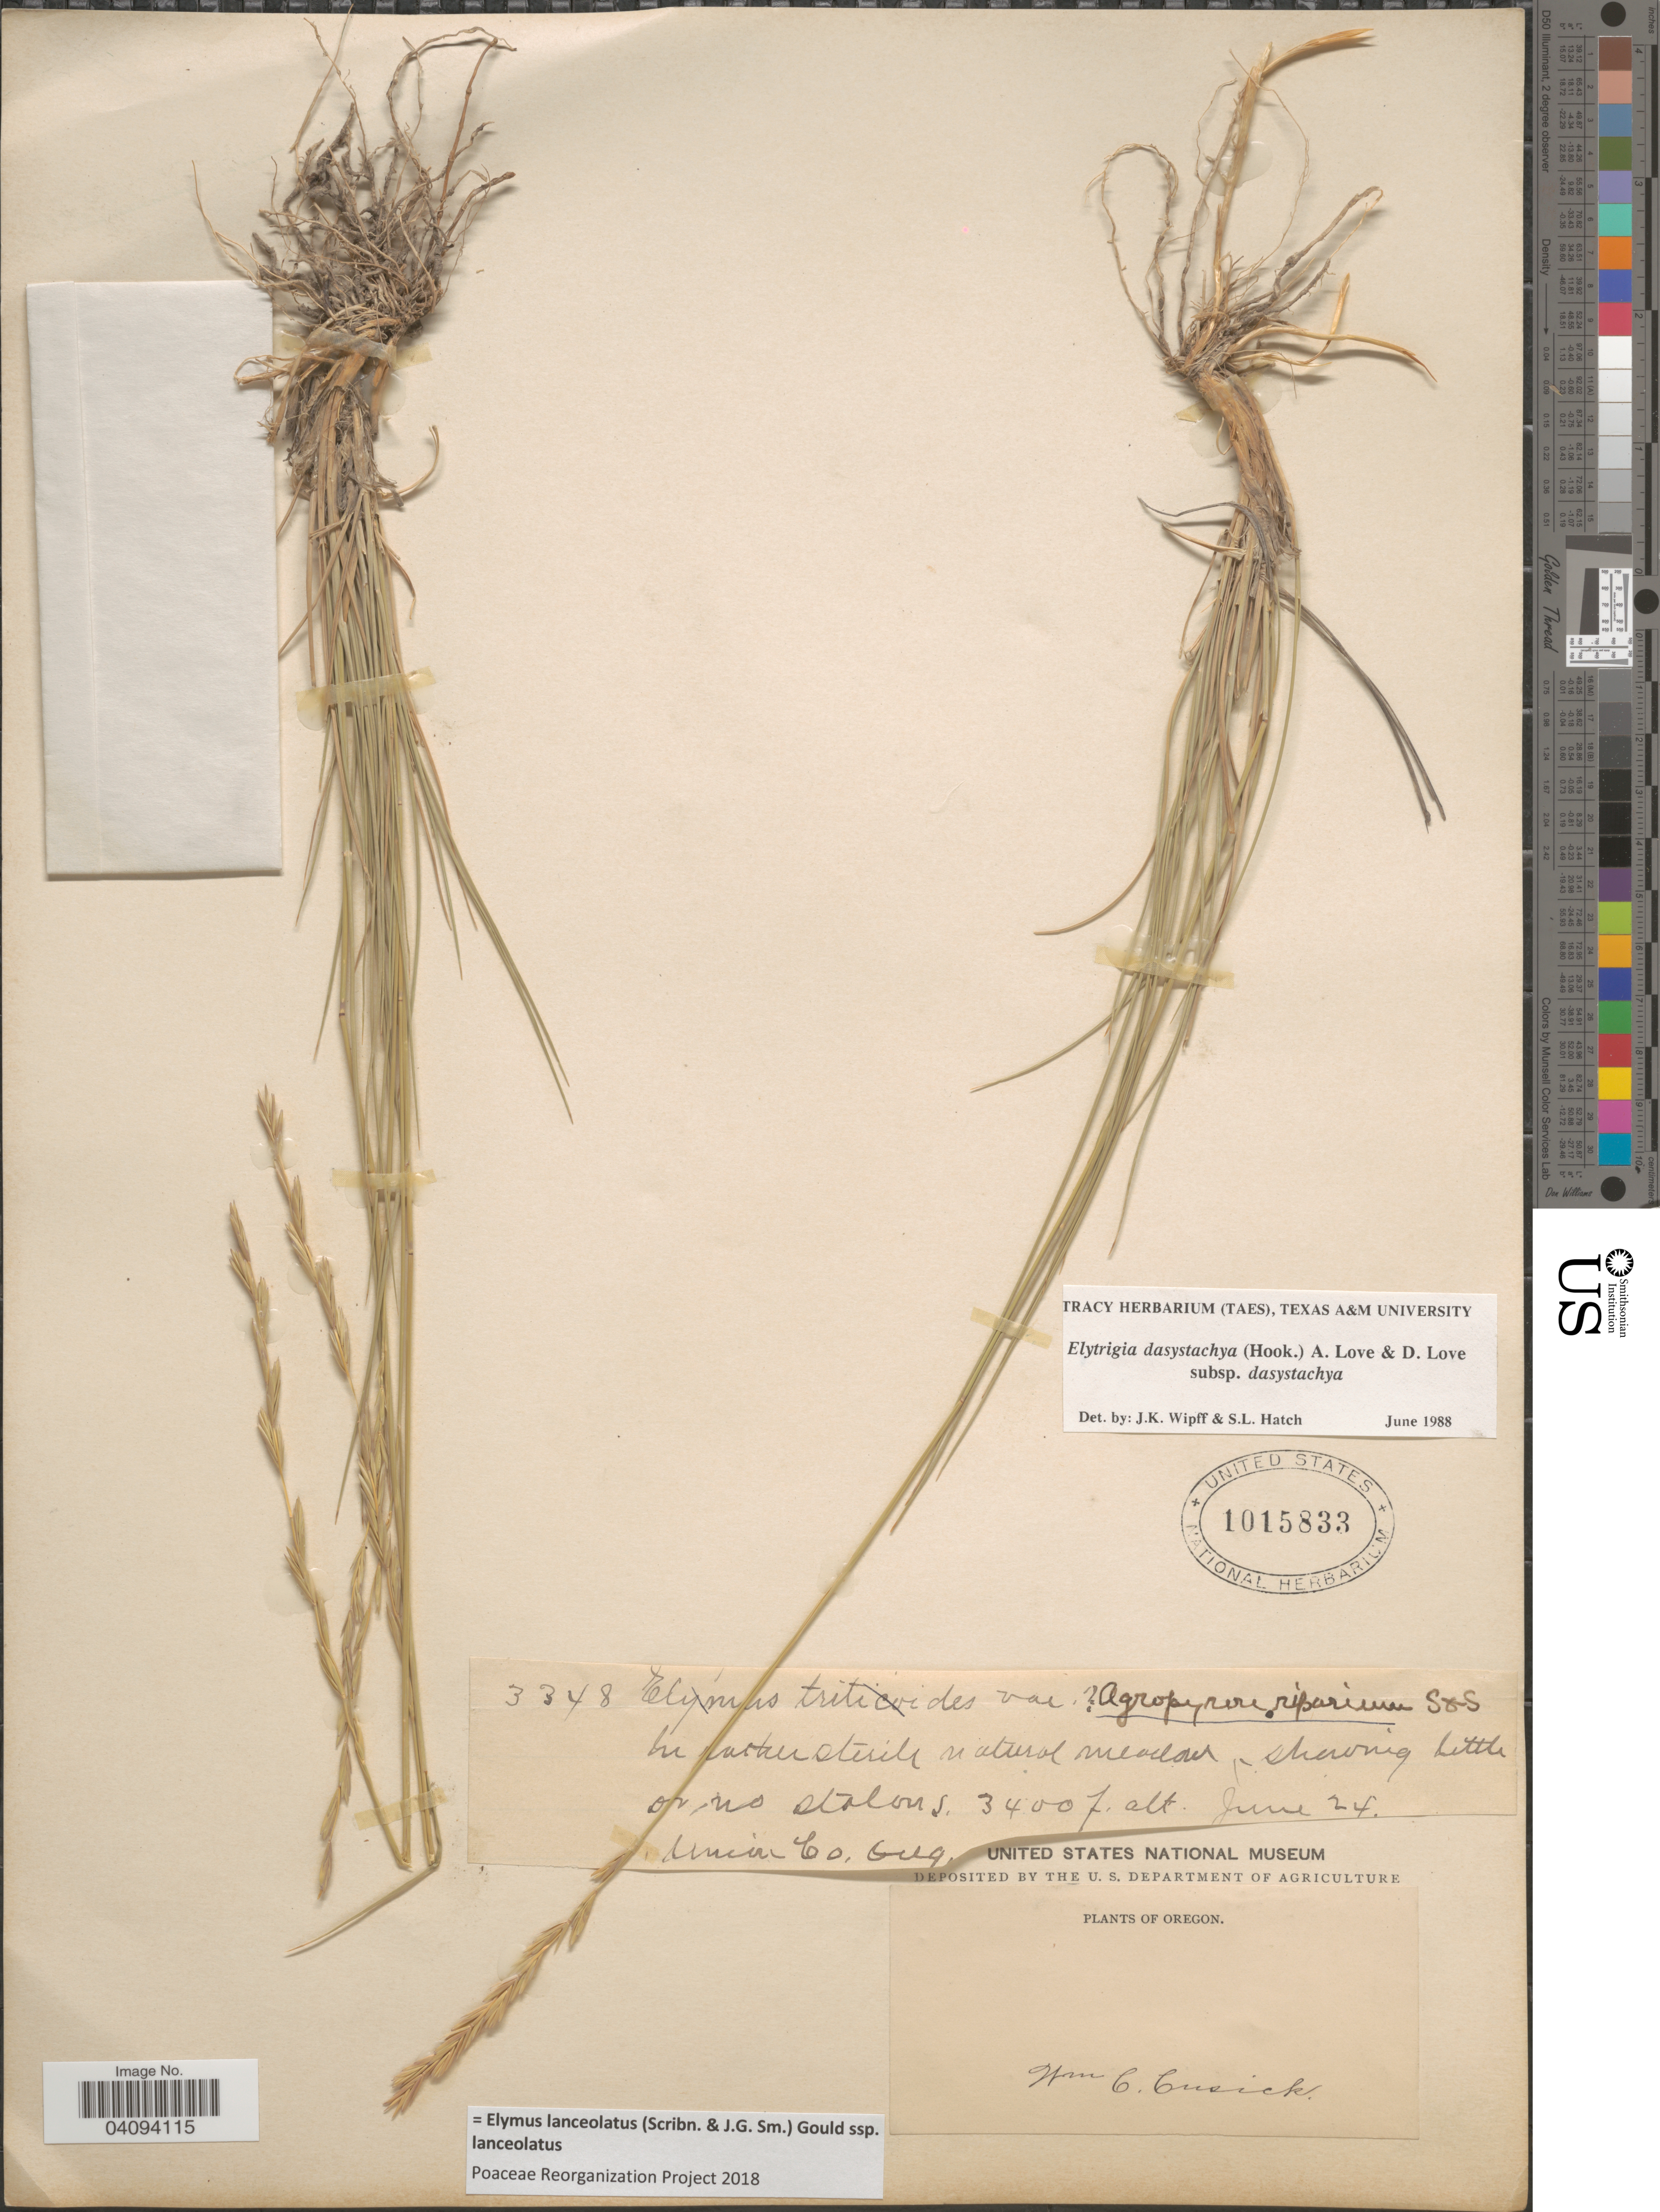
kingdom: Plantae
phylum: Tracheophyta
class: Liliopsida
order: Poales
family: Poaceae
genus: Elymus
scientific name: Elymus lanceolatus subsp. lanceolatus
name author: (Scribn. & J.G. Sm.) Gould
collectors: W. C. Cusick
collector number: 3348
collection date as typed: Transcribed d/m/y: /6/24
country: United States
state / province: Oregon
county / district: Union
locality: Union Co.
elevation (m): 1036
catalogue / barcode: US 1015833